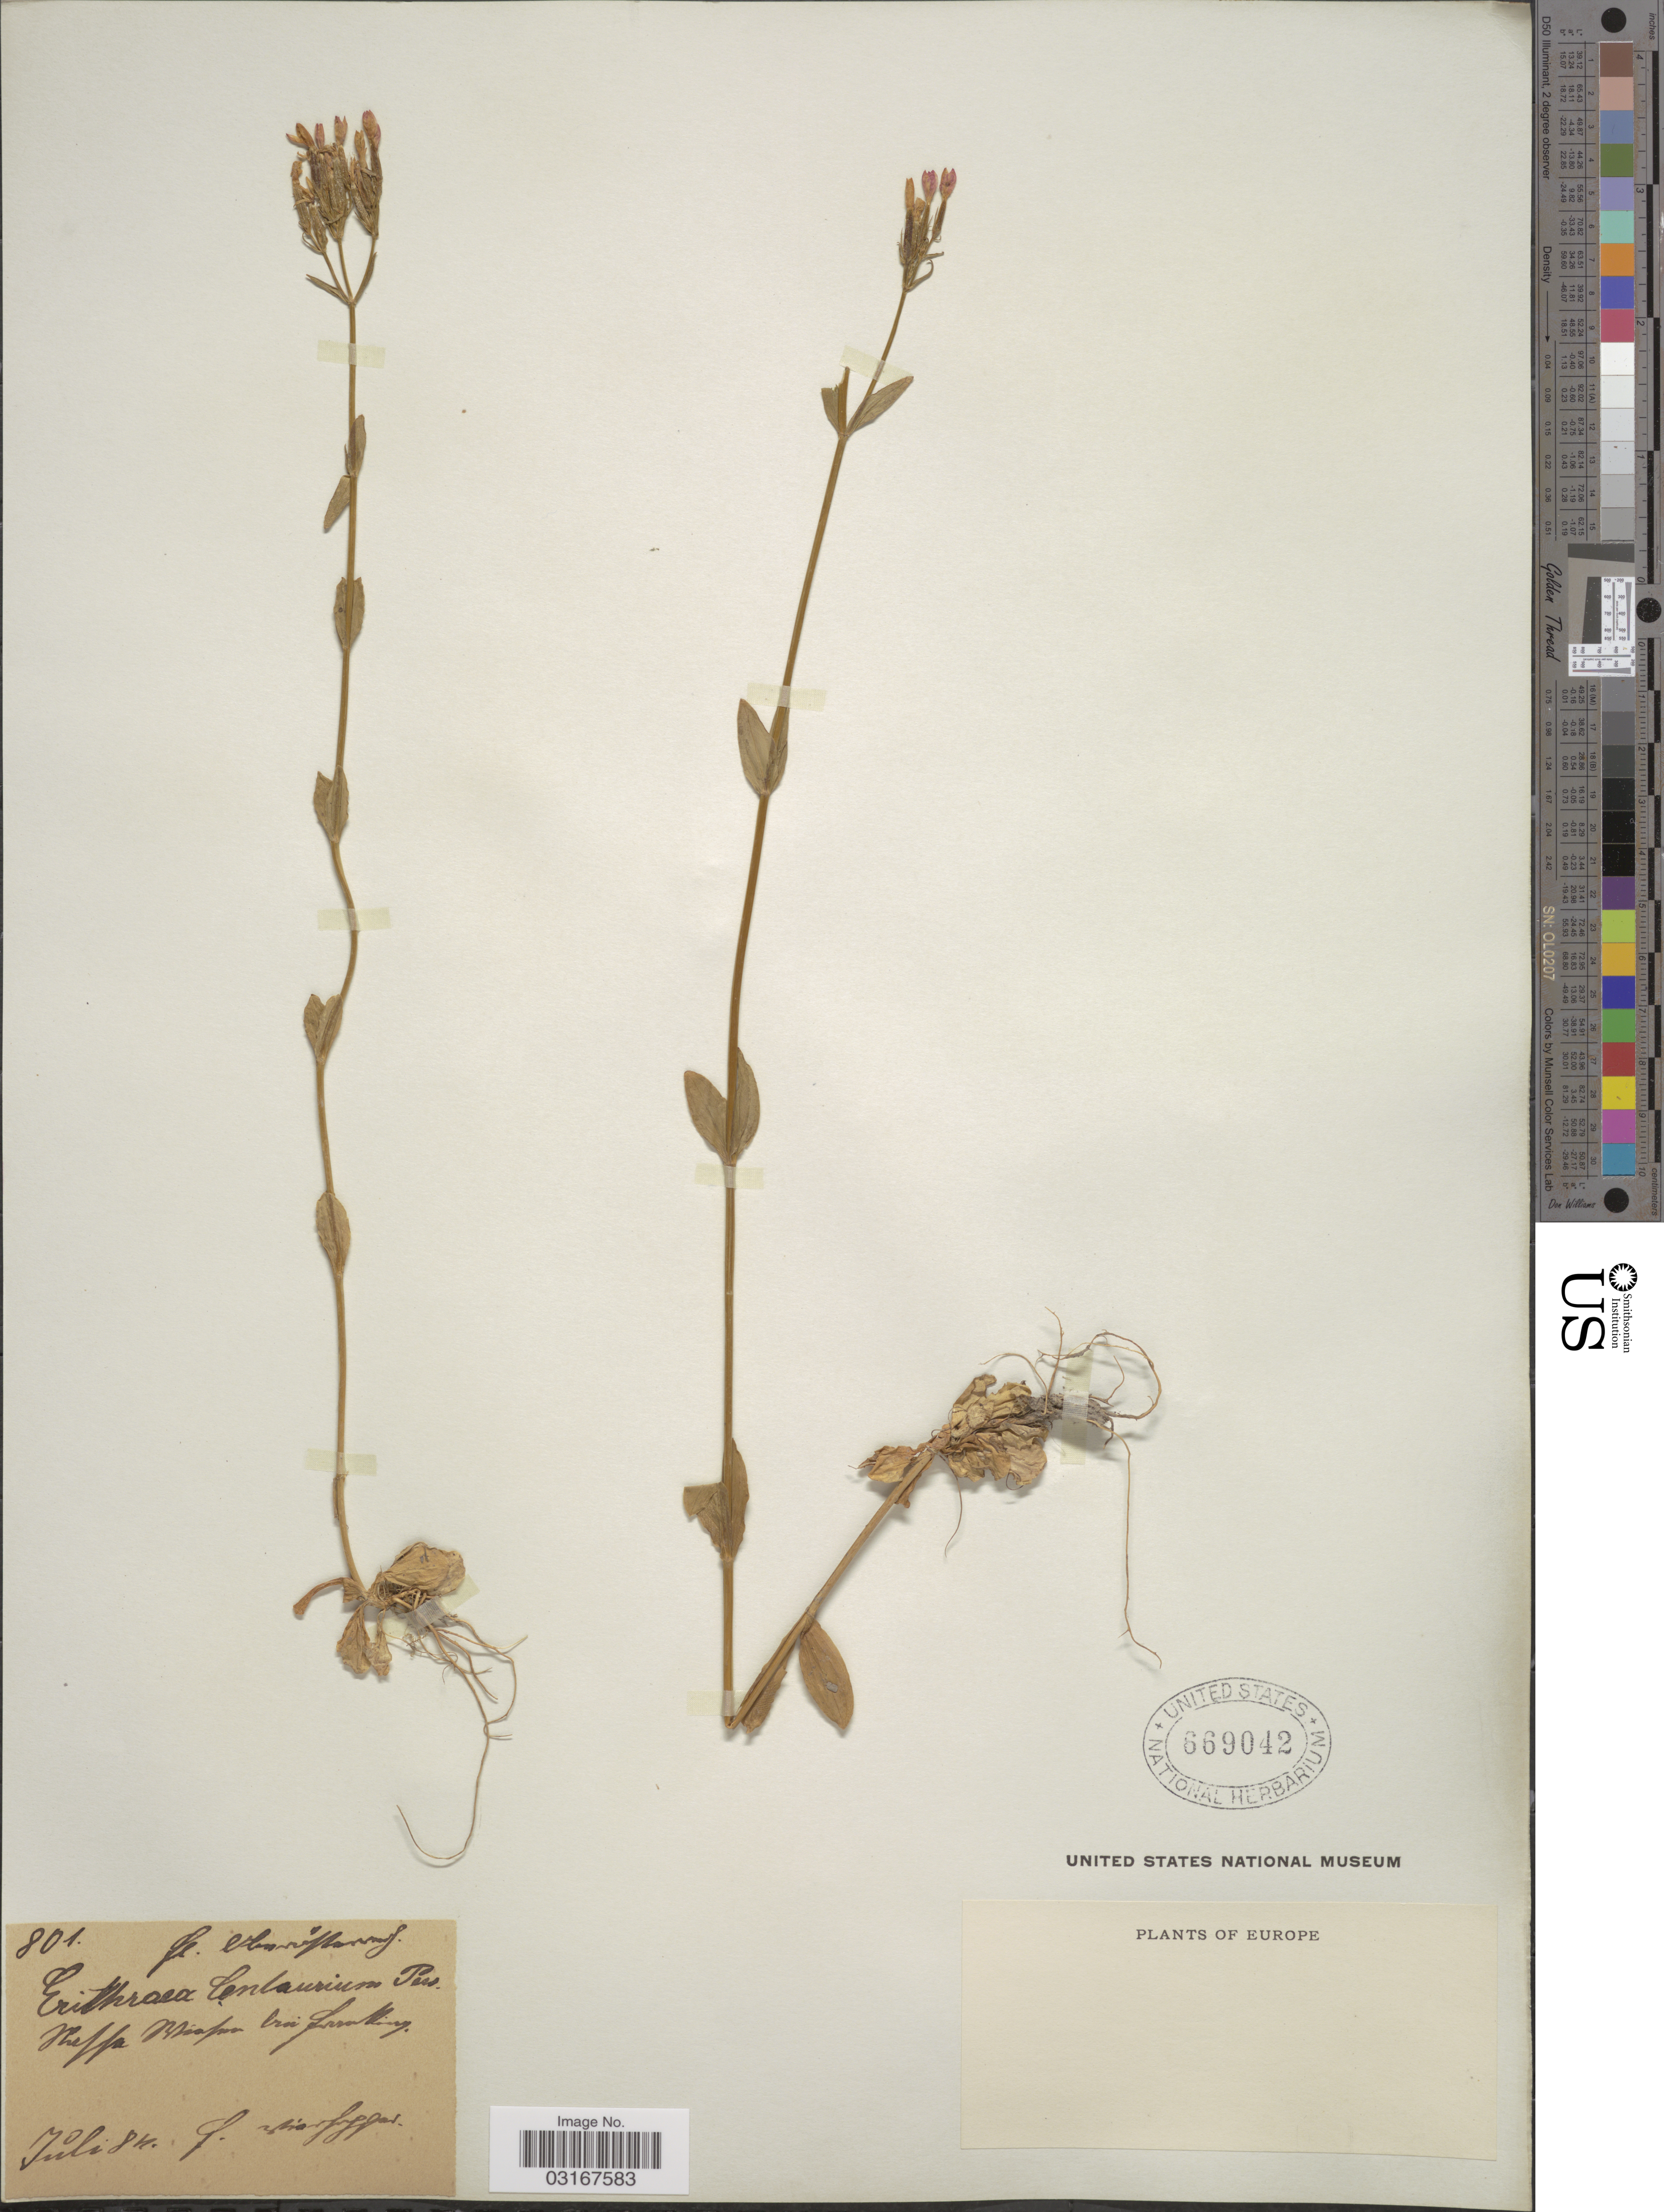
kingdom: Plantae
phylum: Tracheophyta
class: Magnoliopsida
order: Gentianales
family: Gentianaceae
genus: Erythraea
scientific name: Erythraea centaurium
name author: (L.) Borkh.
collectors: F. Vierhapper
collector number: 801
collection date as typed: Transcribed d/m/y: /7/84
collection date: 1884-07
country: Austria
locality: Fl. Oberösterreich. Nasse Wiesen bei Franking.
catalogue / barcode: US 669042